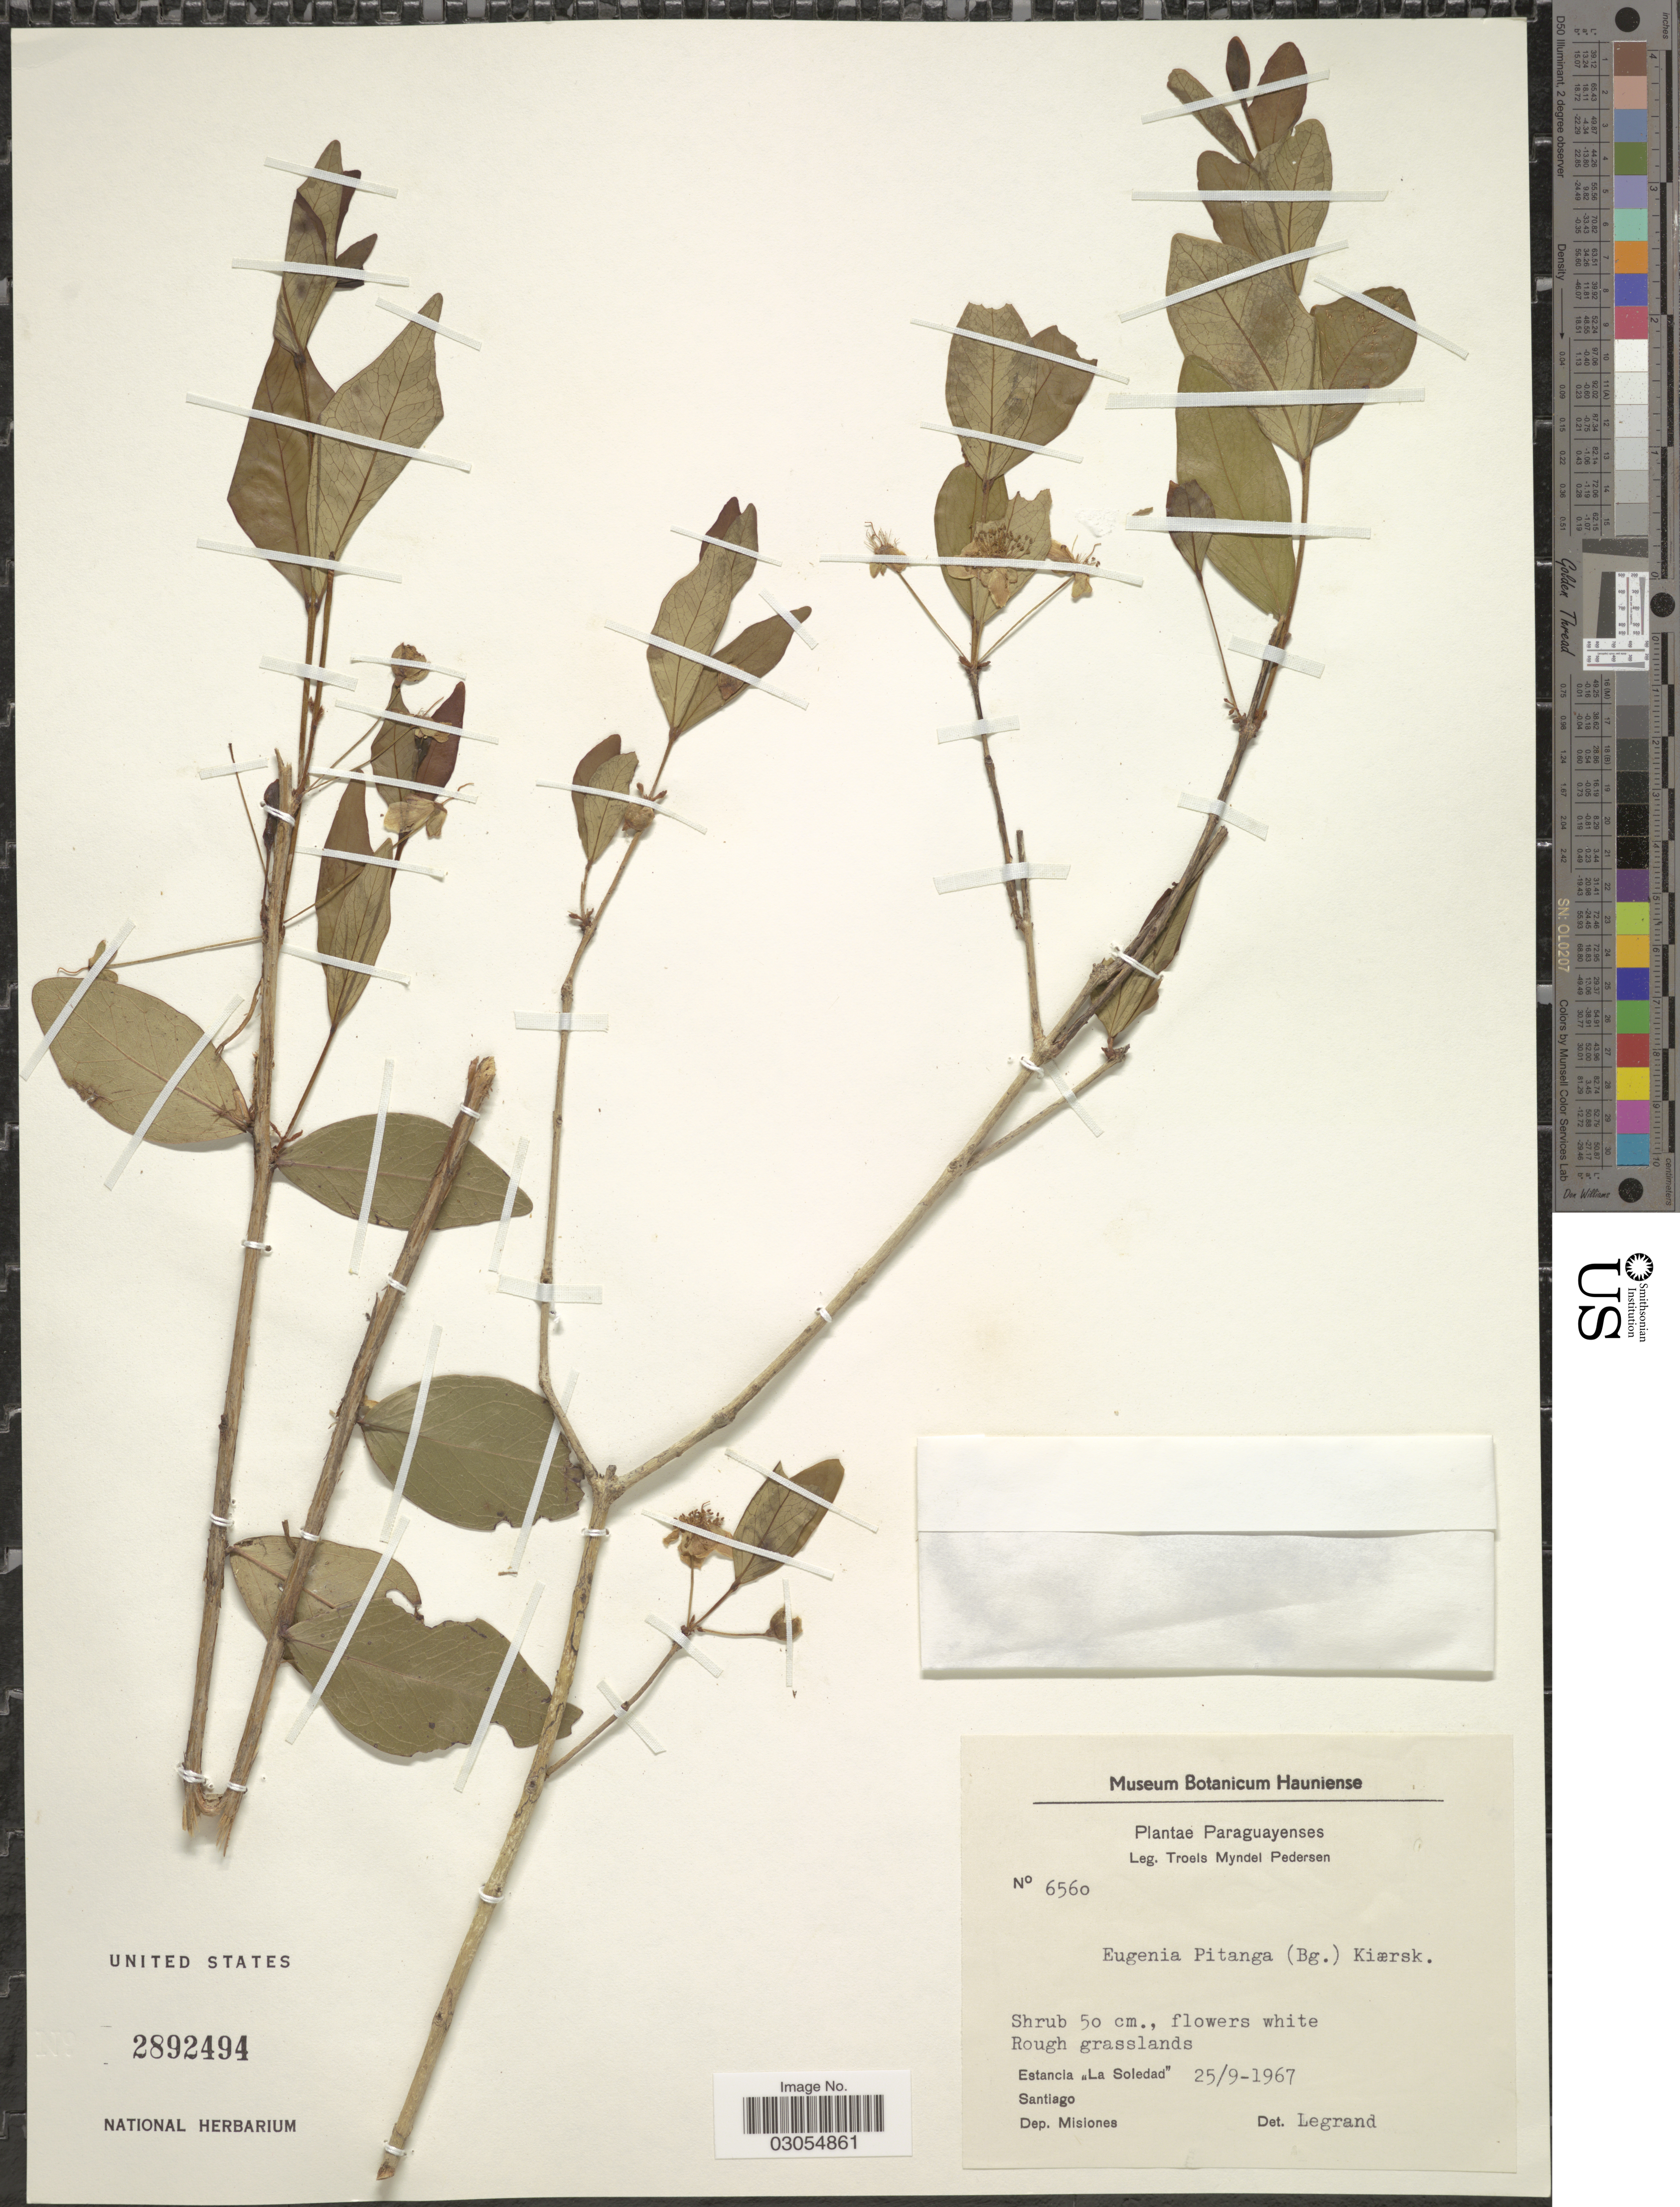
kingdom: Plantae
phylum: Tracheophyta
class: Magnoliopsida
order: Myrtales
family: Myrtaceae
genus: Eugenia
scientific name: Eugenia pitanga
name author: (O. Berg) Nied.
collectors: T. Pederson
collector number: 6560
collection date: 1967-09-25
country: Paraguay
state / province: Misiones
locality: Estancia "La Soledad". Santiago. Dep. Misiones.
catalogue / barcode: US 2892494